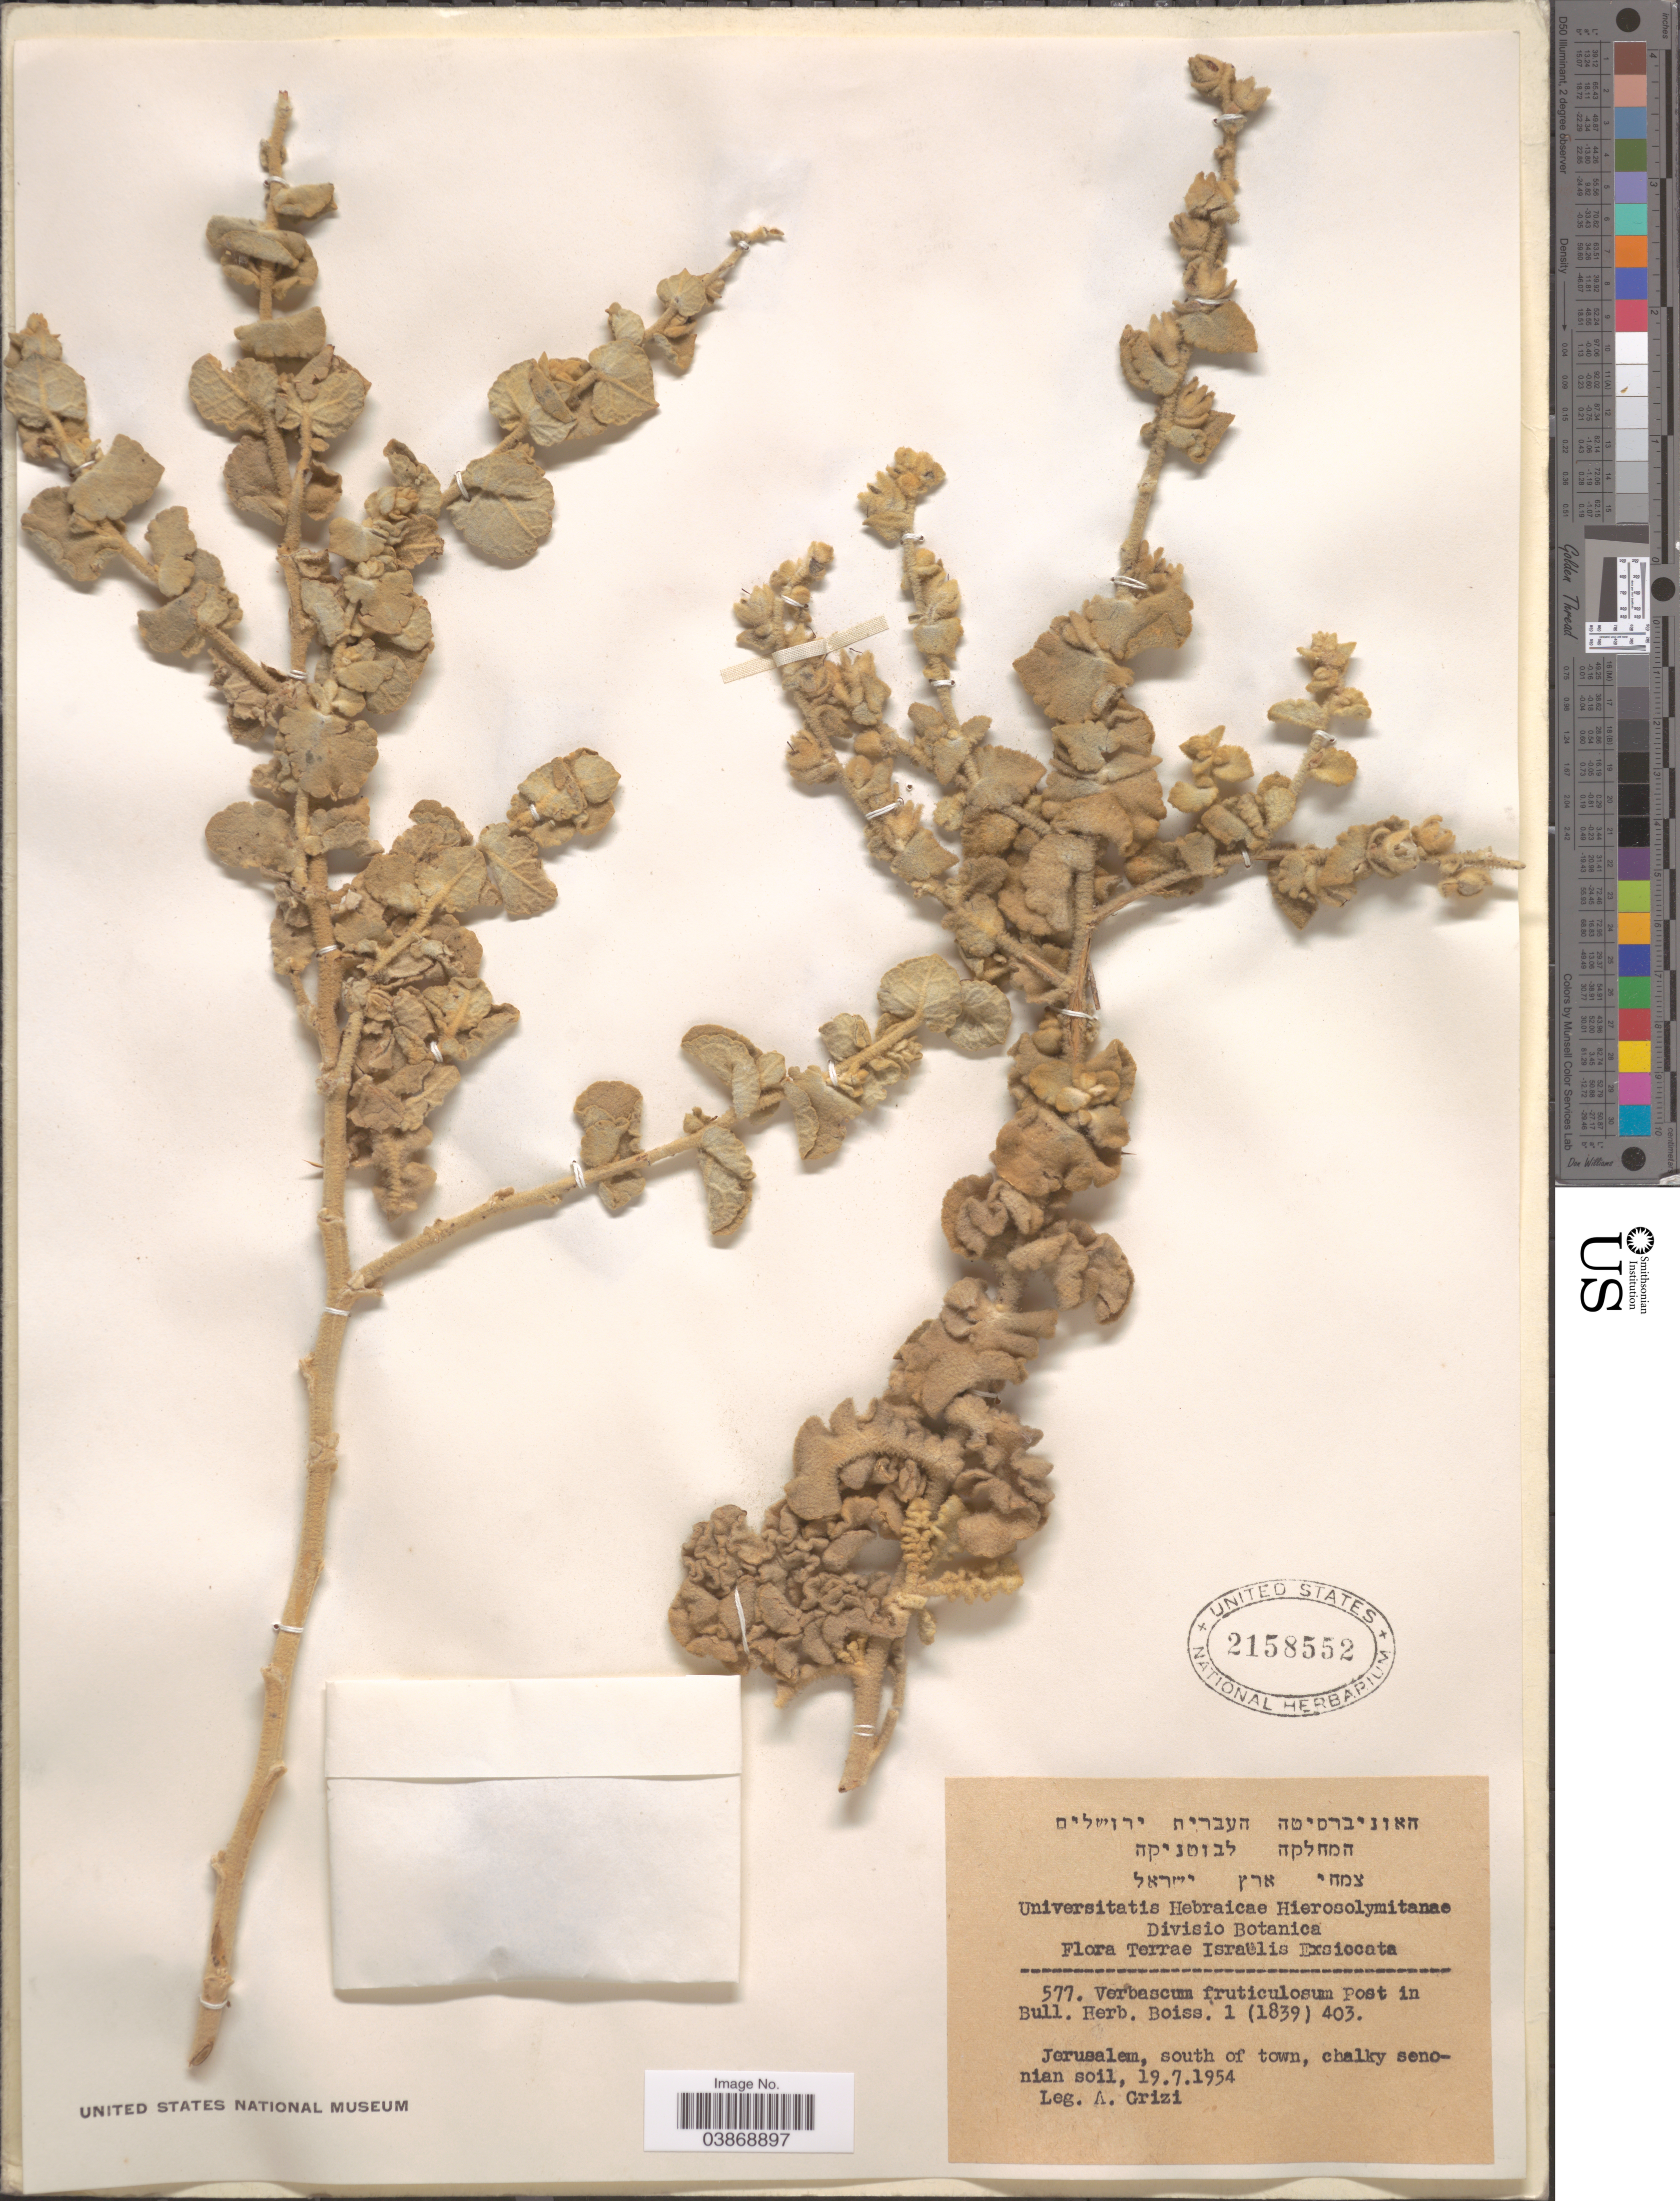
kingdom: Plantae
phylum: Tracheophyta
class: Magnoliopsida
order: Lamiales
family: Scrophulariaceae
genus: Verbascum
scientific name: Verbascum fruticulosum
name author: Post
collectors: A. Grizi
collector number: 577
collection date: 1954-07-19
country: Israel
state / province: Jerusalem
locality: South of town, chalky senonian soil.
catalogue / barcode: US 2158552